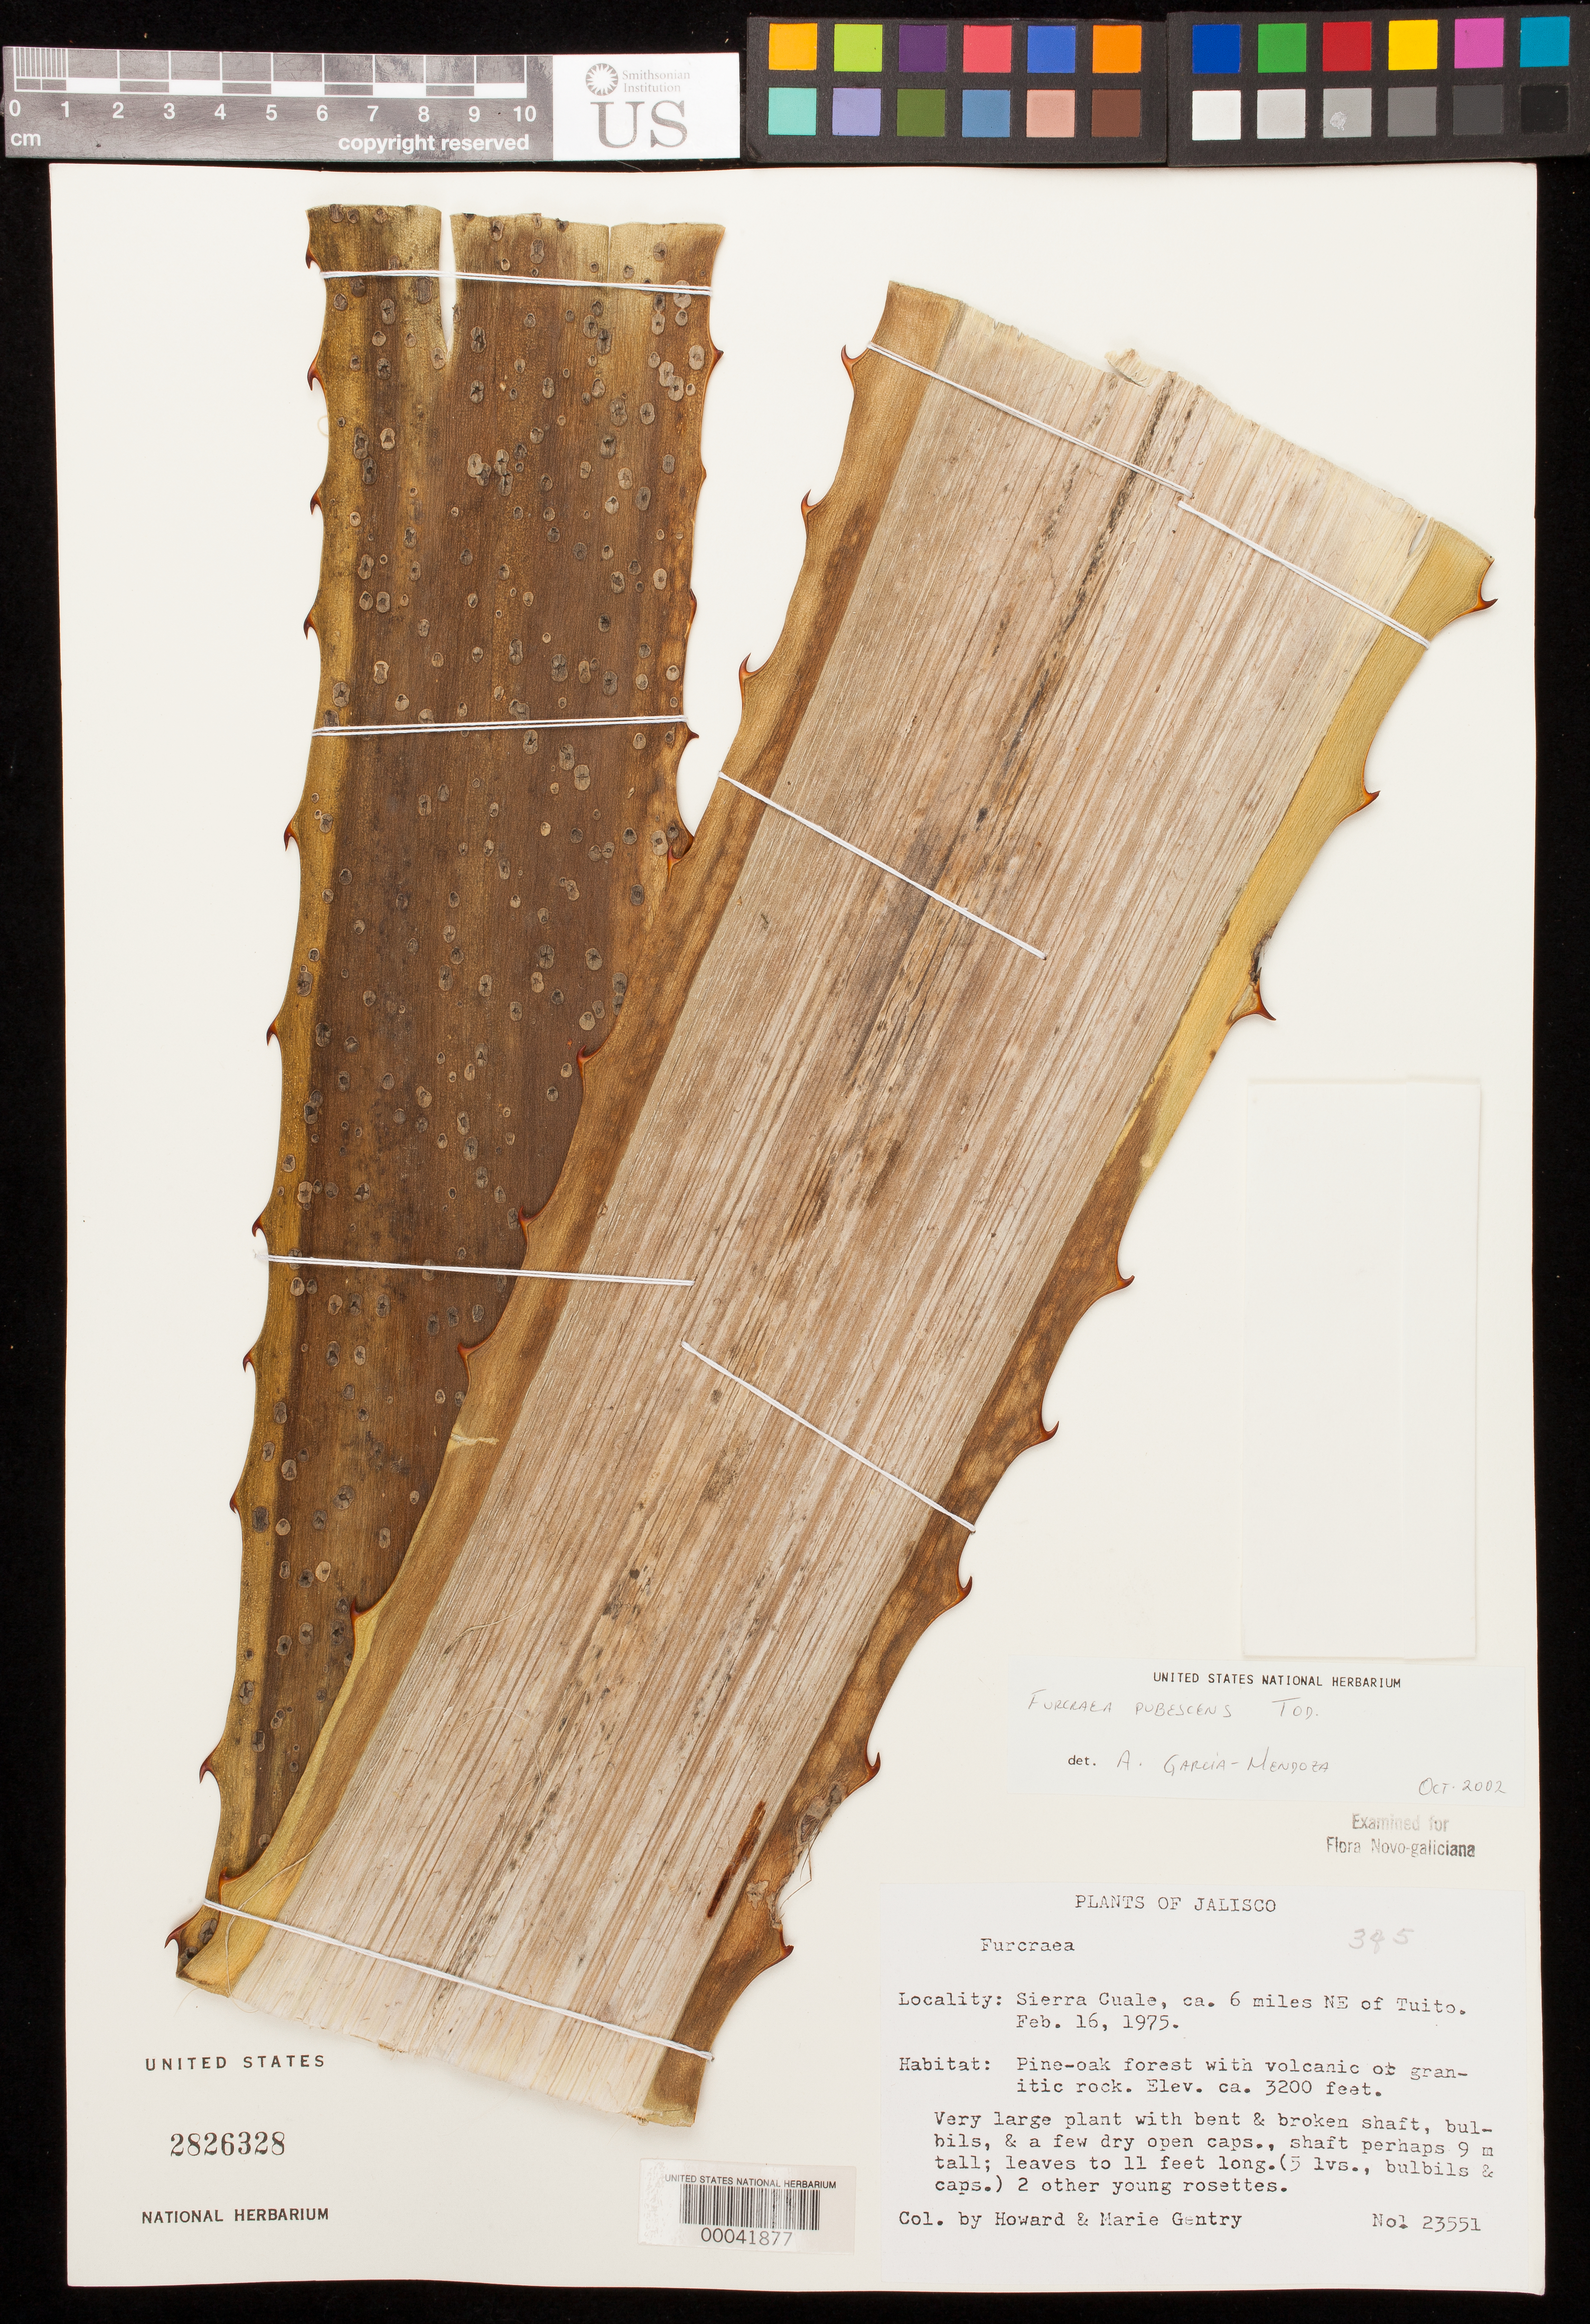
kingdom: Plantae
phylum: Tracheophyta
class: Liliopsida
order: Asparagales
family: Asparagaceae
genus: Furcraea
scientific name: Furcraea pubescens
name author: Tod.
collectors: H. S. Gentry & M. Gentry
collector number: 23551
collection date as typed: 16 Feb 1975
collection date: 1975-02-16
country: Mexico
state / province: Jalisco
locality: Sierra Cuale, ca. 6 mi NE of Tuito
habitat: Pine-oak forest with volcanic or granitic rock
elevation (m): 975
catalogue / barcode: US 2826328